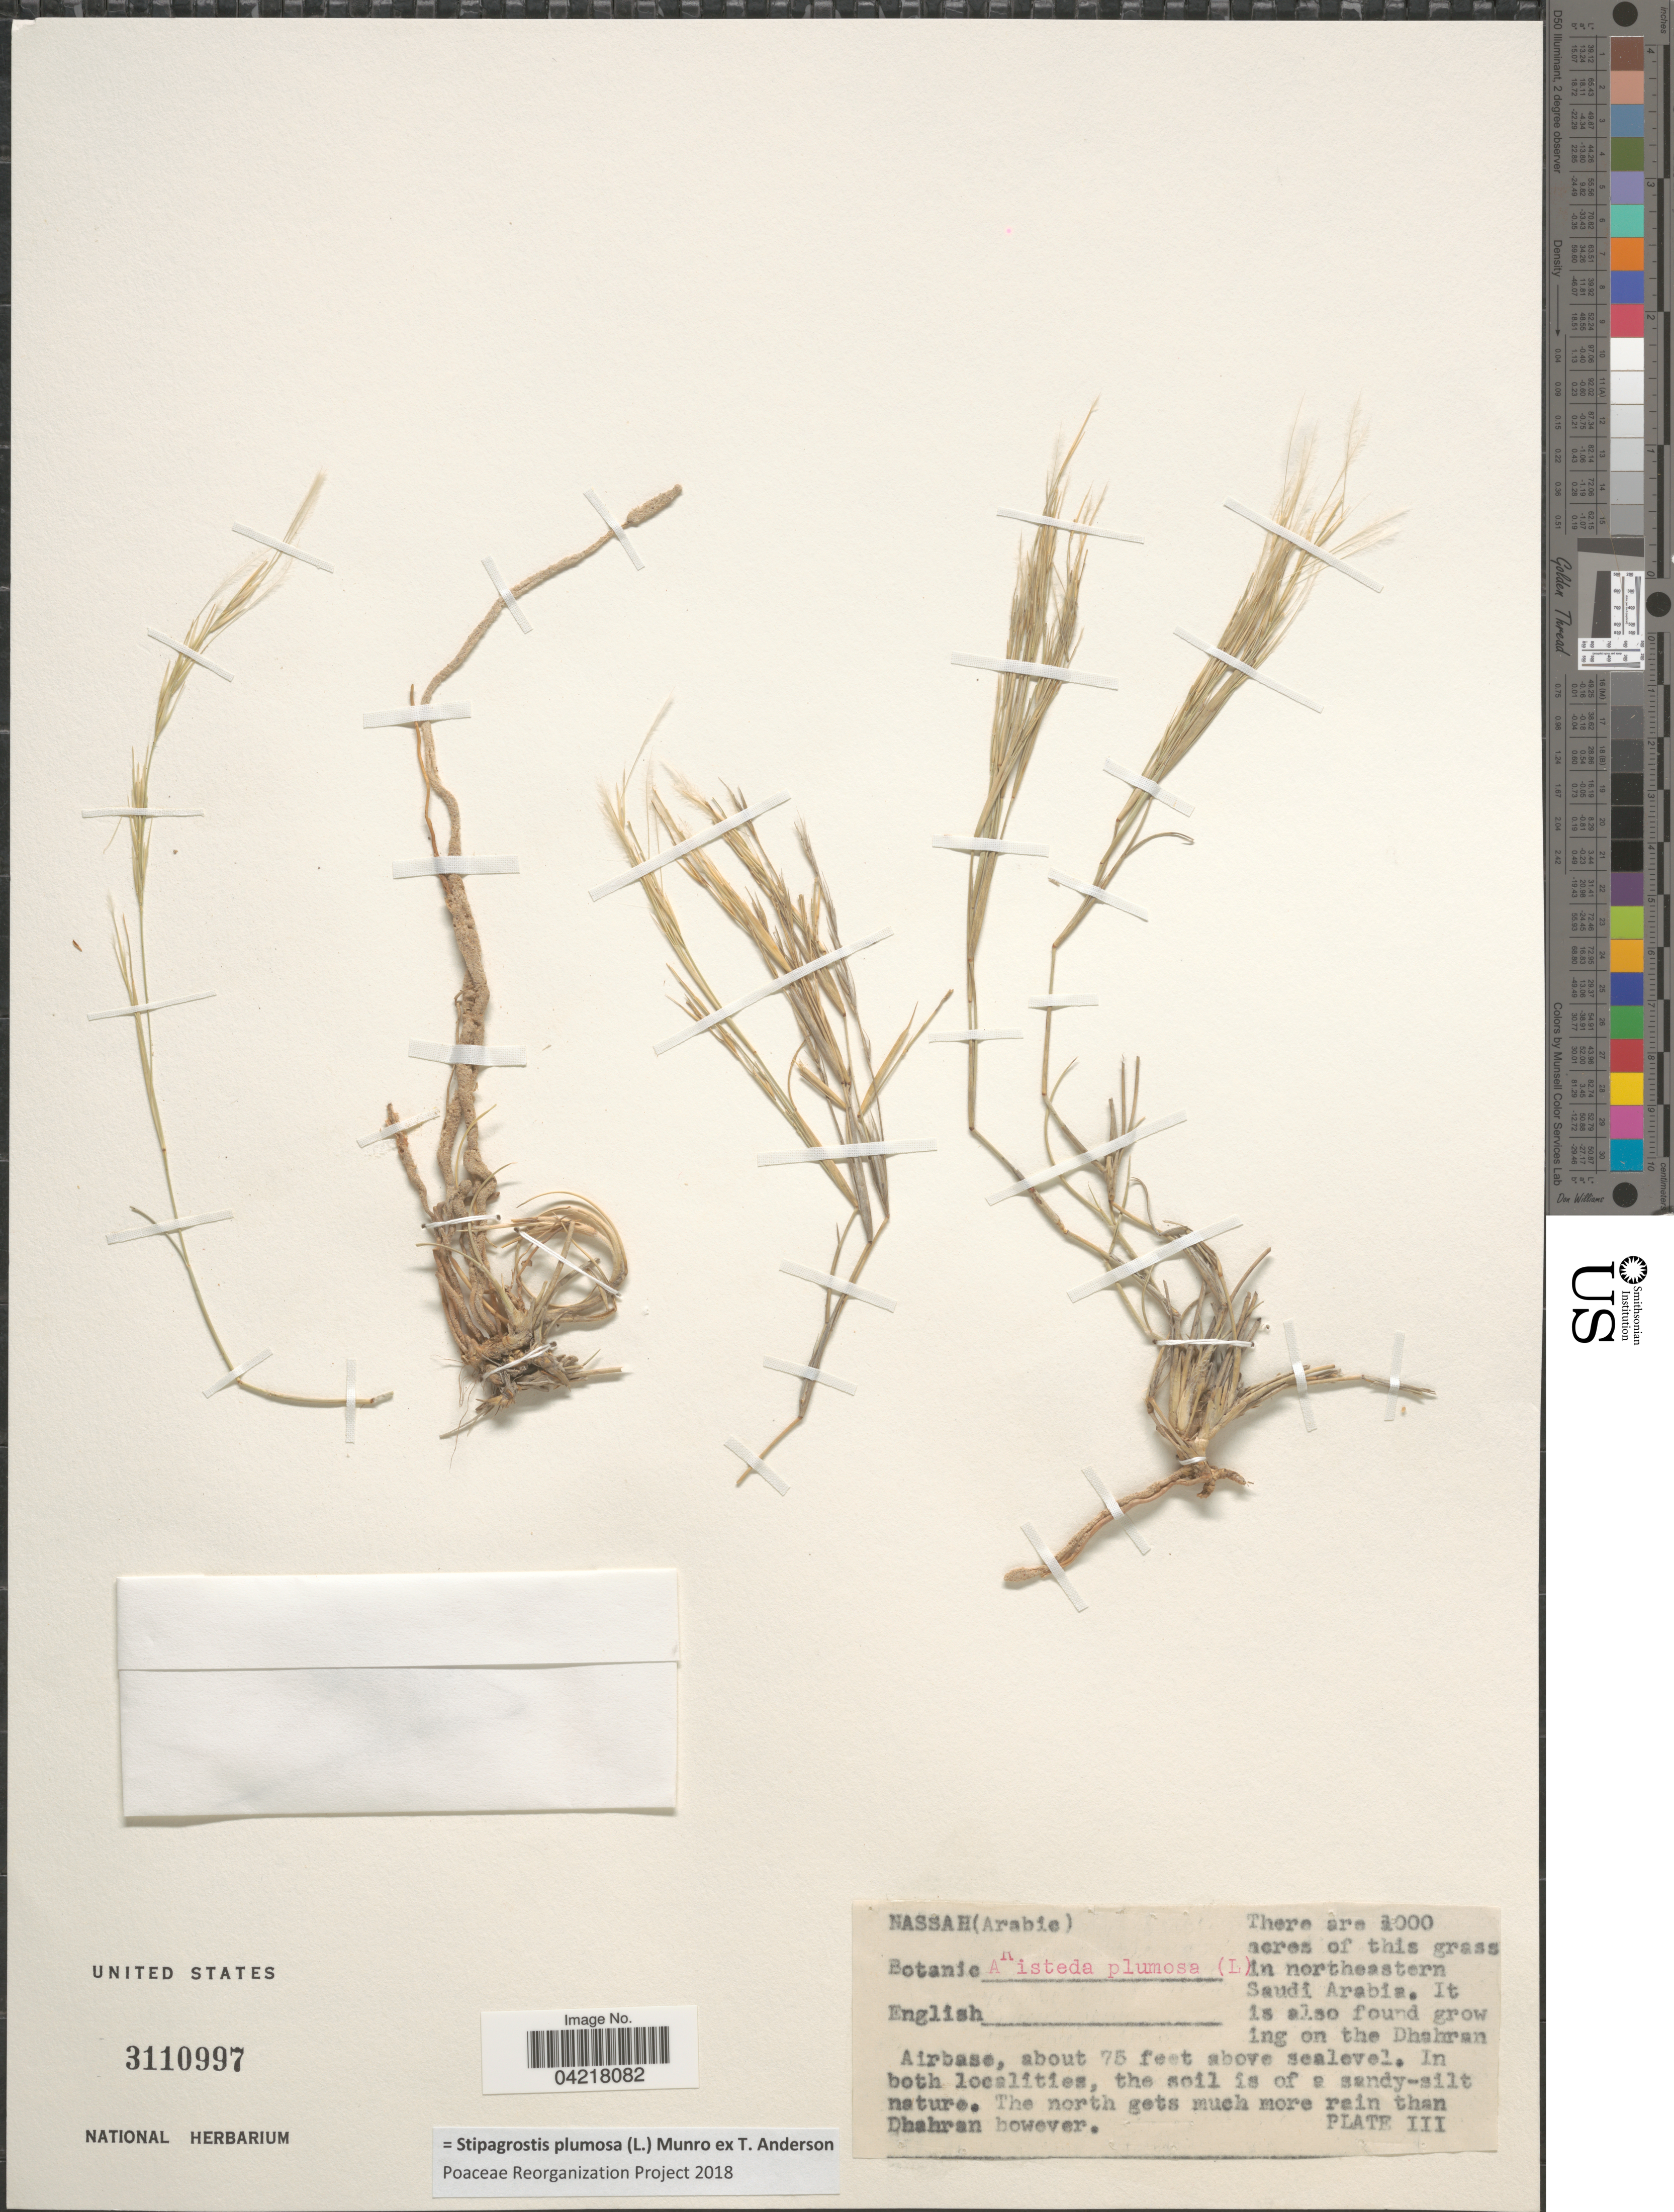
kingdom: Plantae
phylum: Tracheophyta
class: Liliopsida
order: Poales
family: Poaceae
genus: Stipagrostis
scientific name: Stipagrostis plumosa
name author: (L.) Munro ex T. Anderson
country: Saudi Arabia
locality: Nassah (Arabie). In northeastern Saudi Arabia. On the Dhahran Airbase.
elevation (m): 23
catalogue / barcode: US 3110997